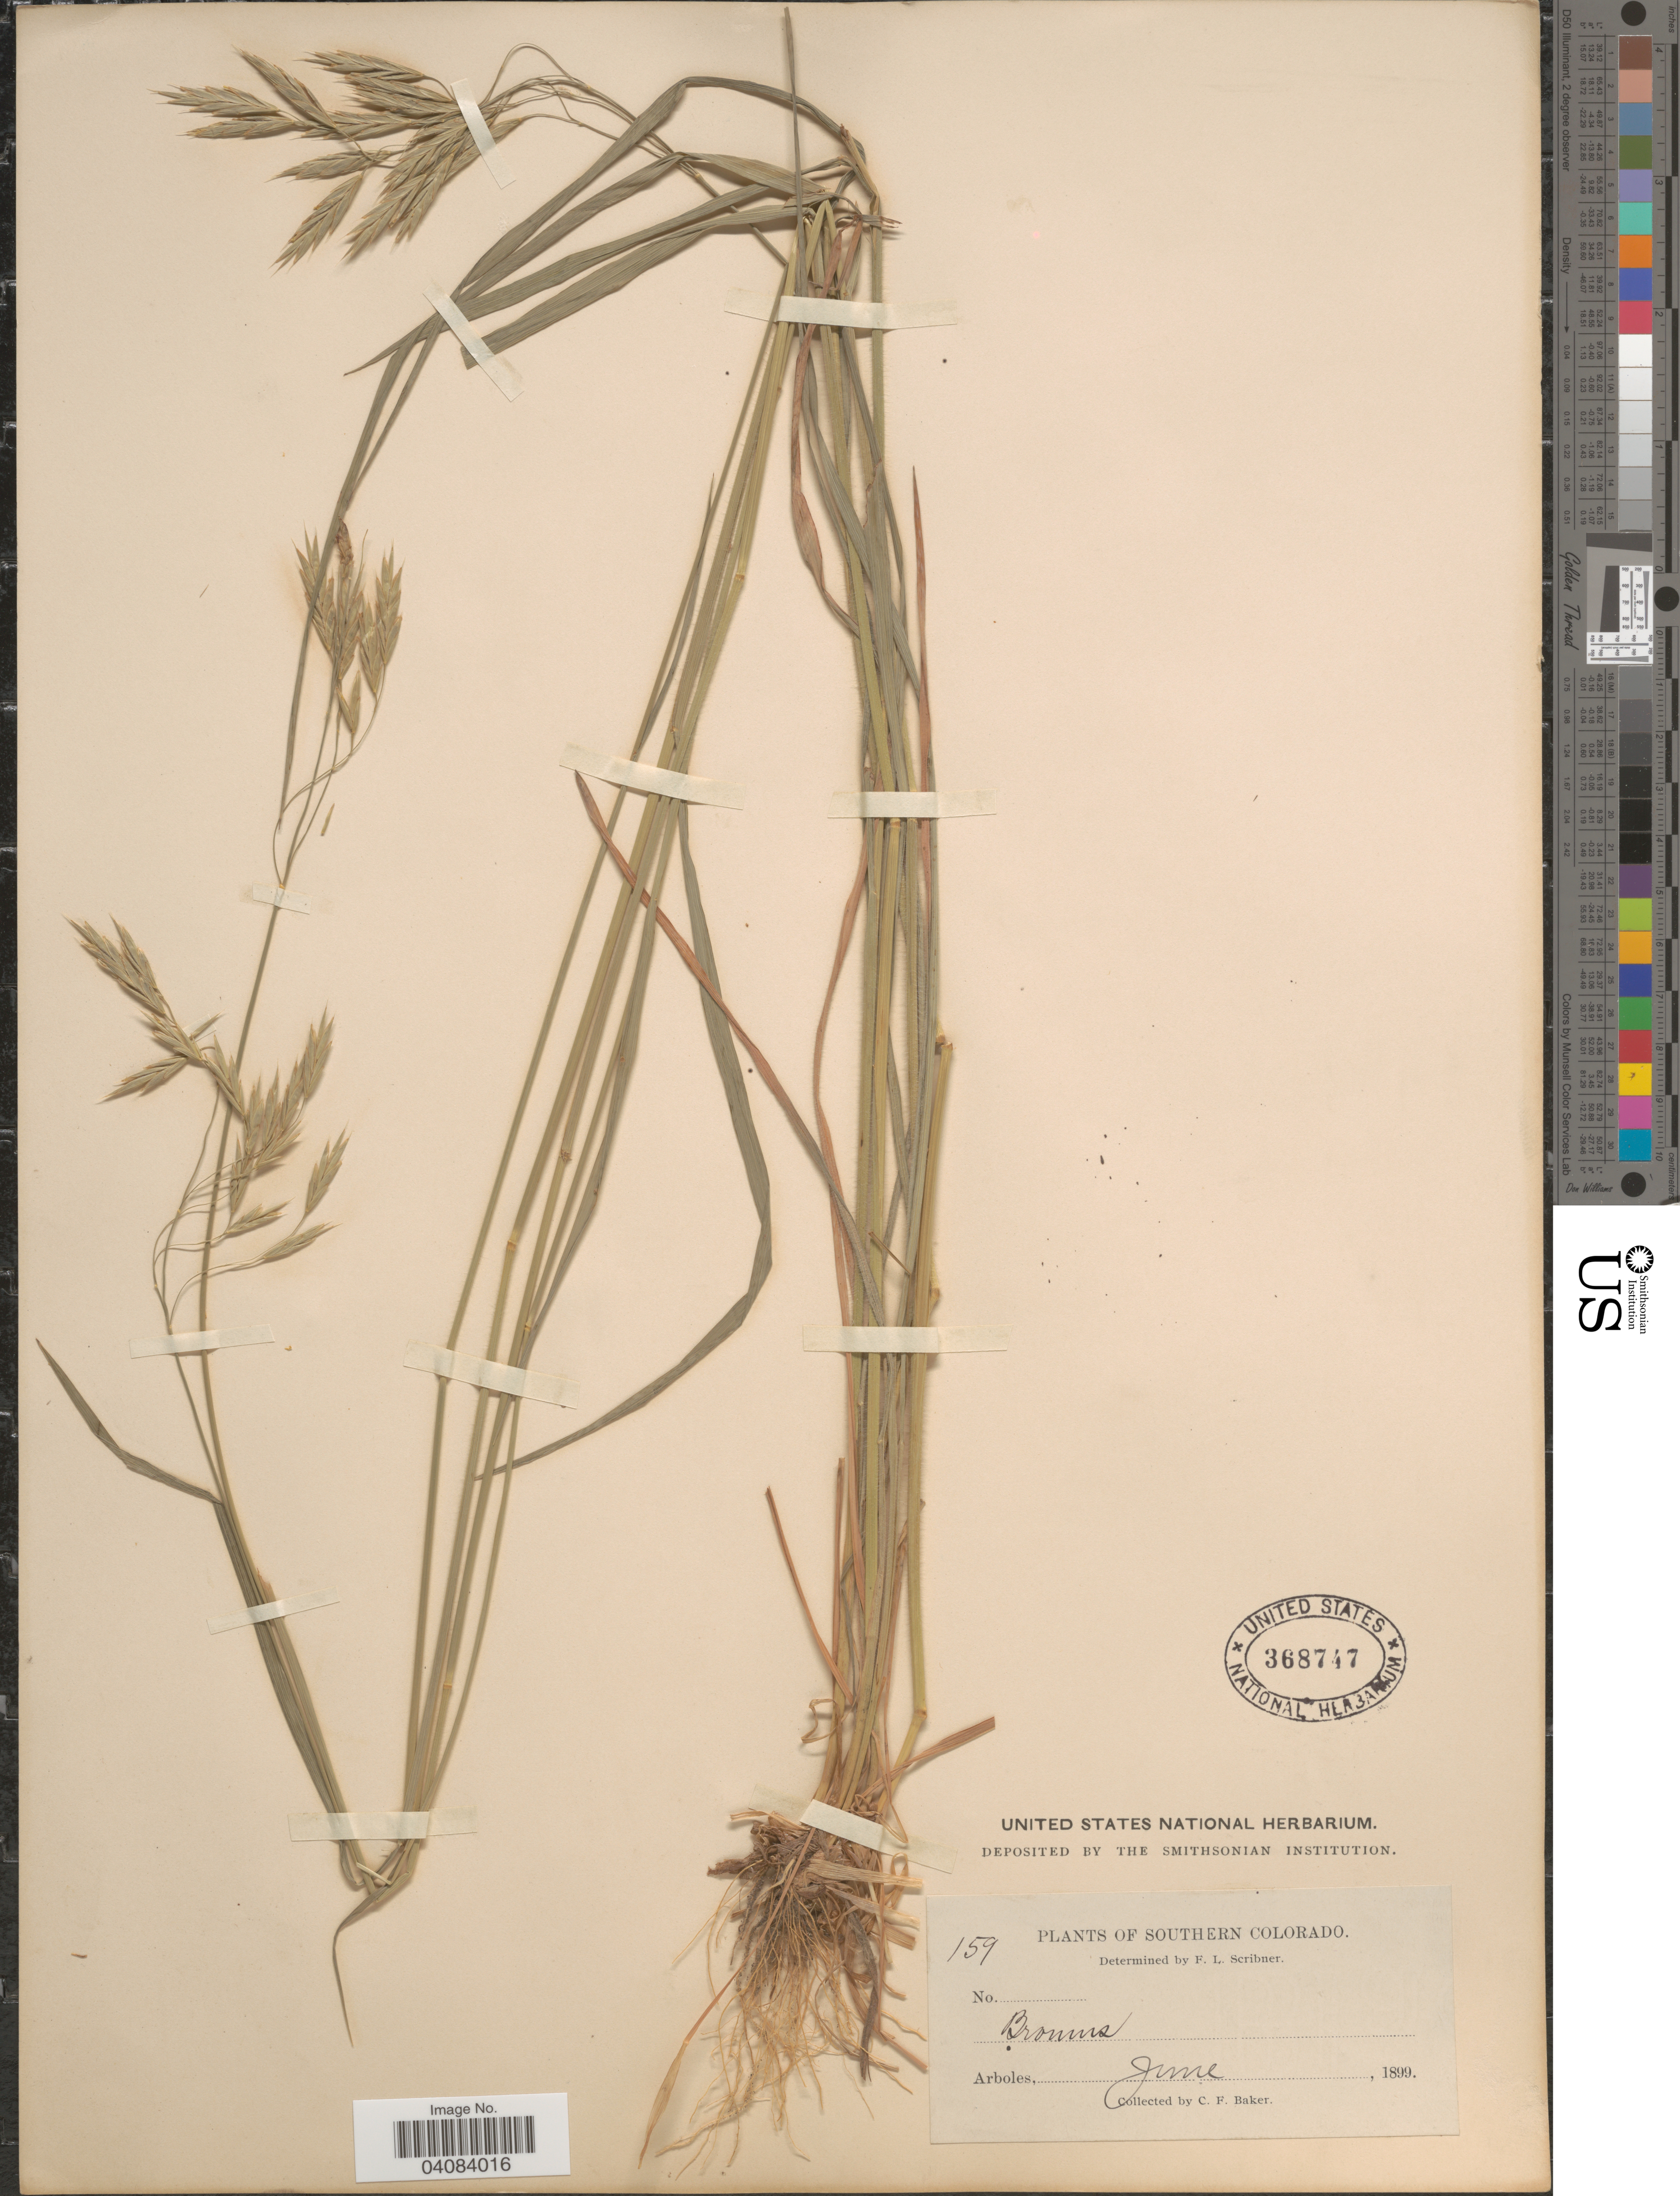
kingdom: Plantae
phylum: Tracheophyta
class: Liliopsida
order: Poales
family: Poaceae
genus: Bromus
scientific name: Bromus porteri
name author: (J.M. Coult.) Nash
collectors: C. F. Baker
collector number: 159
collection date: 1899-06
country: United States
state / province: Colorado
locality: Southern Colorado.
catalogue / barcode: US 368747